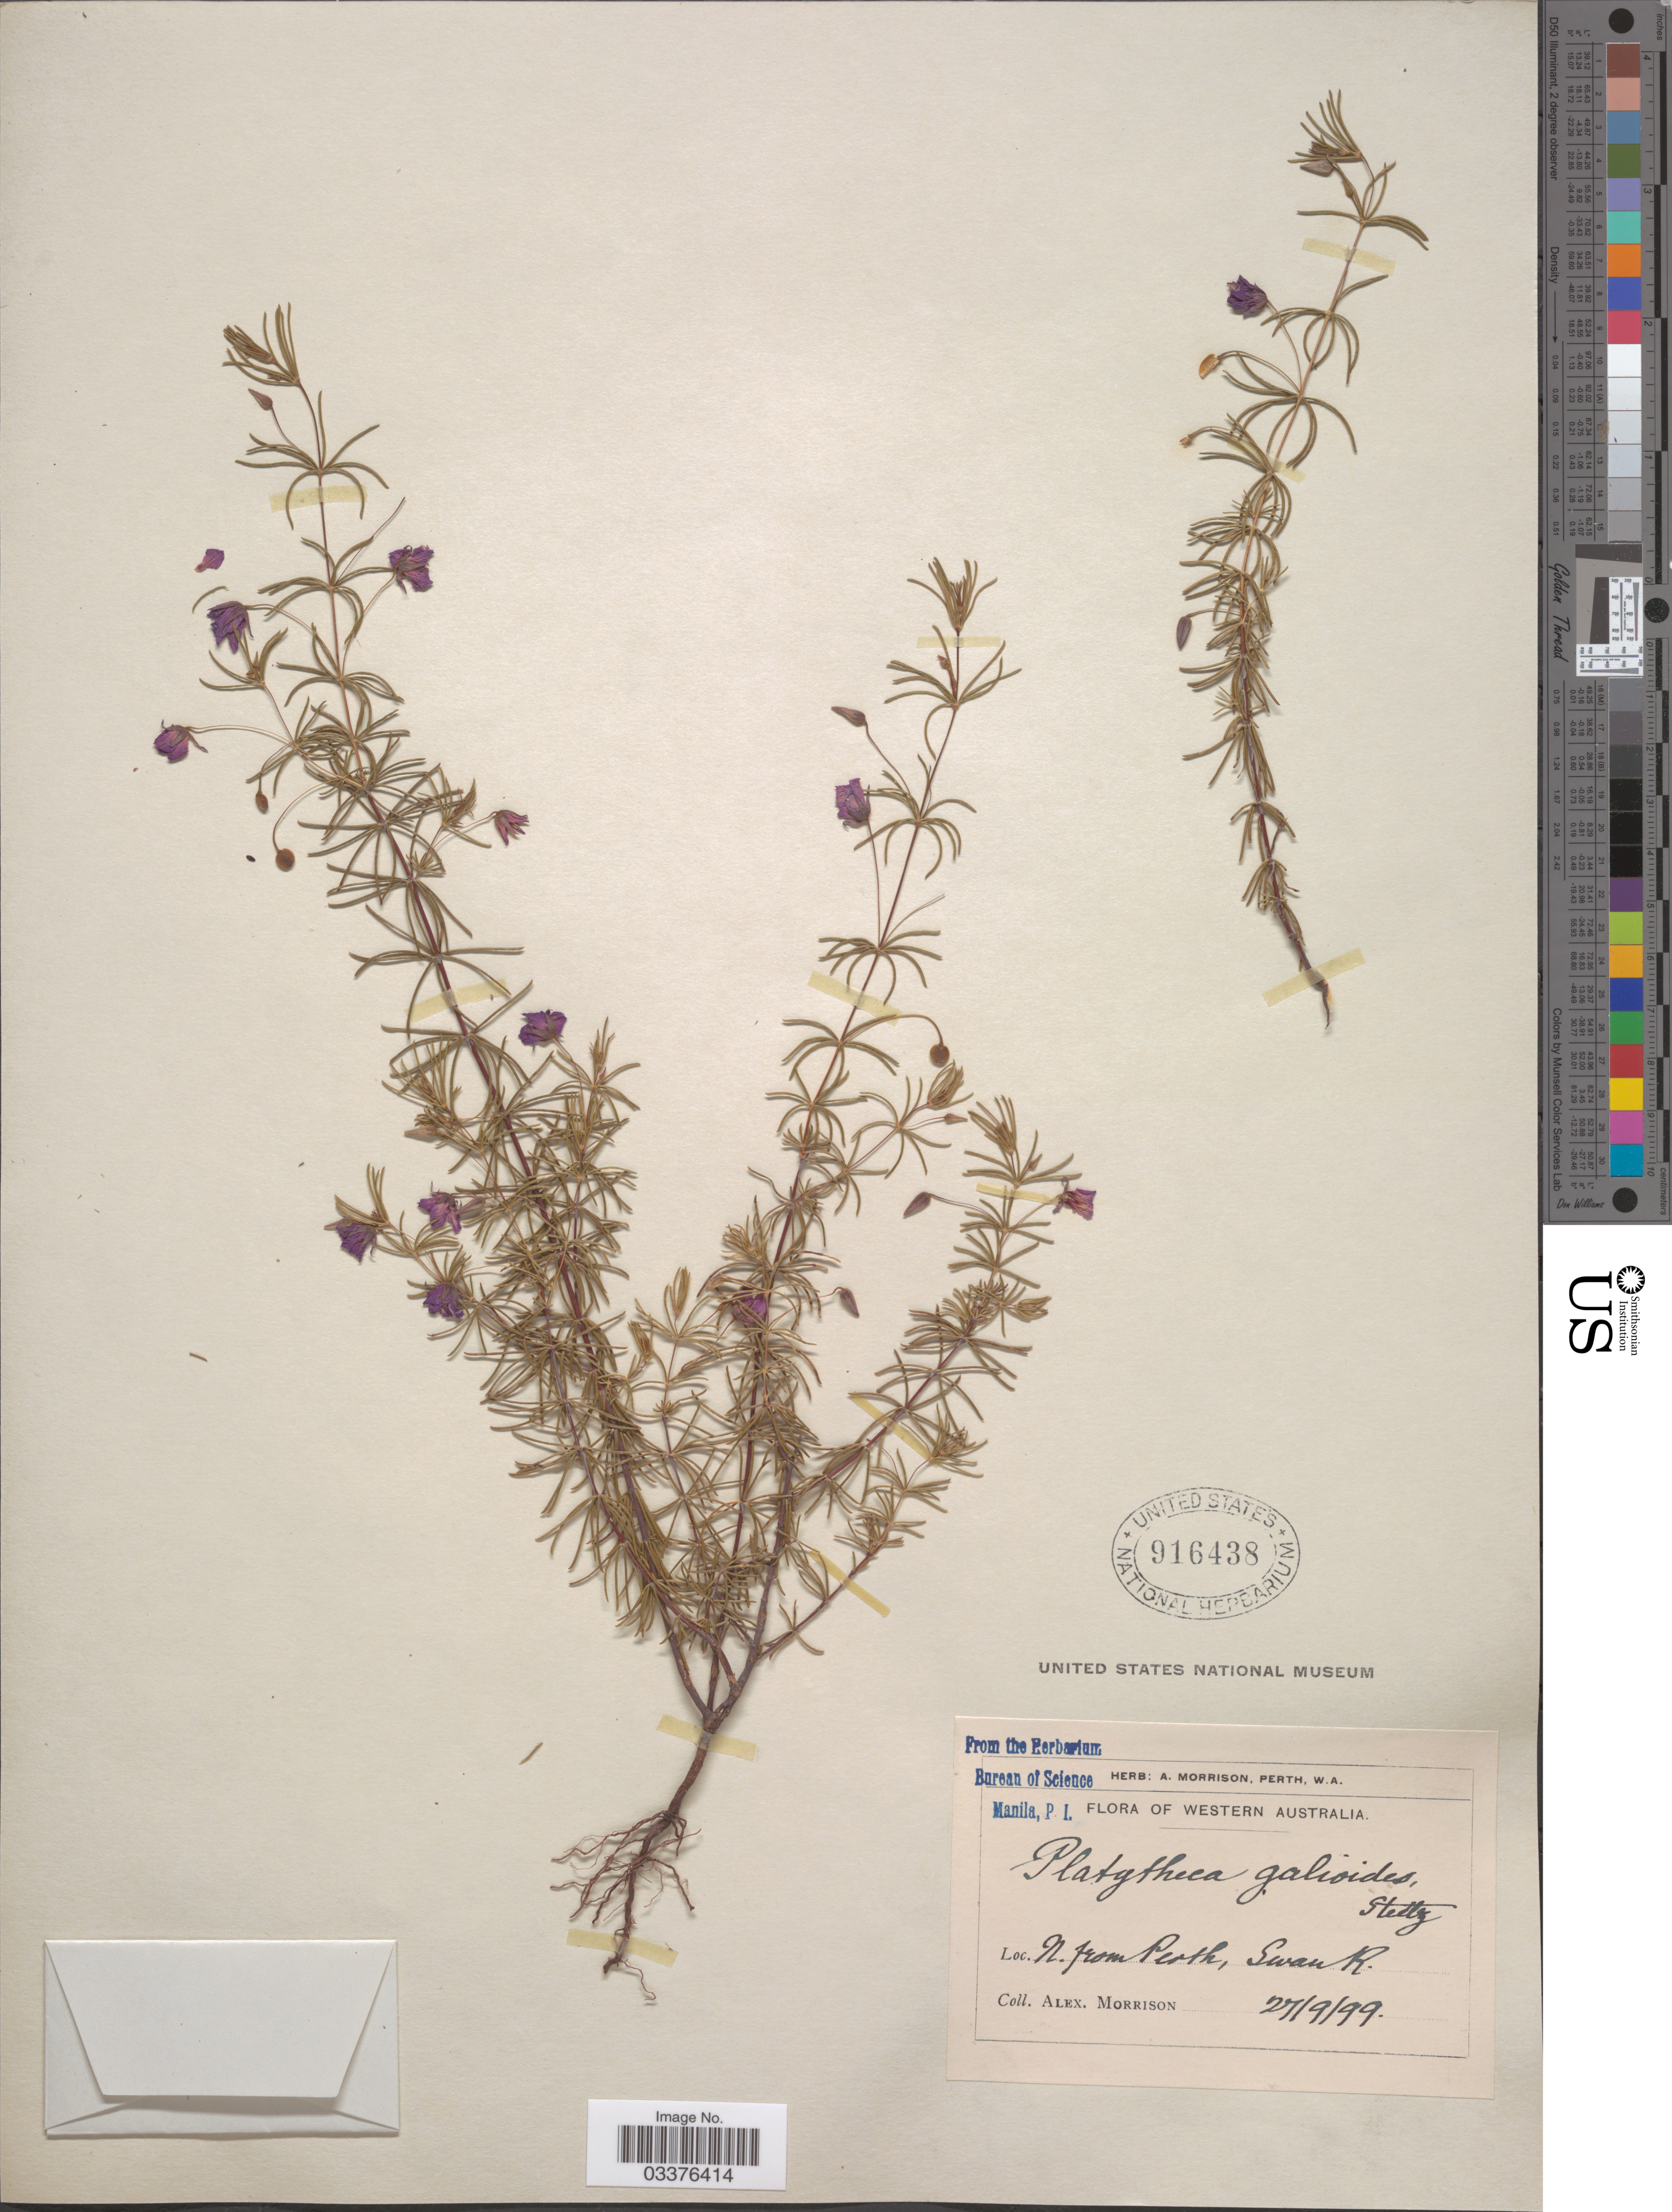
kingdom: Plantae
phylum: Tracheophyta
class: Magnoliopsida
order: Oxalidales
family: Elaeocarpaceae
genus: Platytheca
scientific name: Platytheca galioides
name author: Steetz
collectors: A. Morrison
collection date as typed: Transcribed d/m/y: 27/9/99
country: Australia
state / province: Western Australia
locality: N. from Perth, Swan R.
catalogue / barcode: US 916438